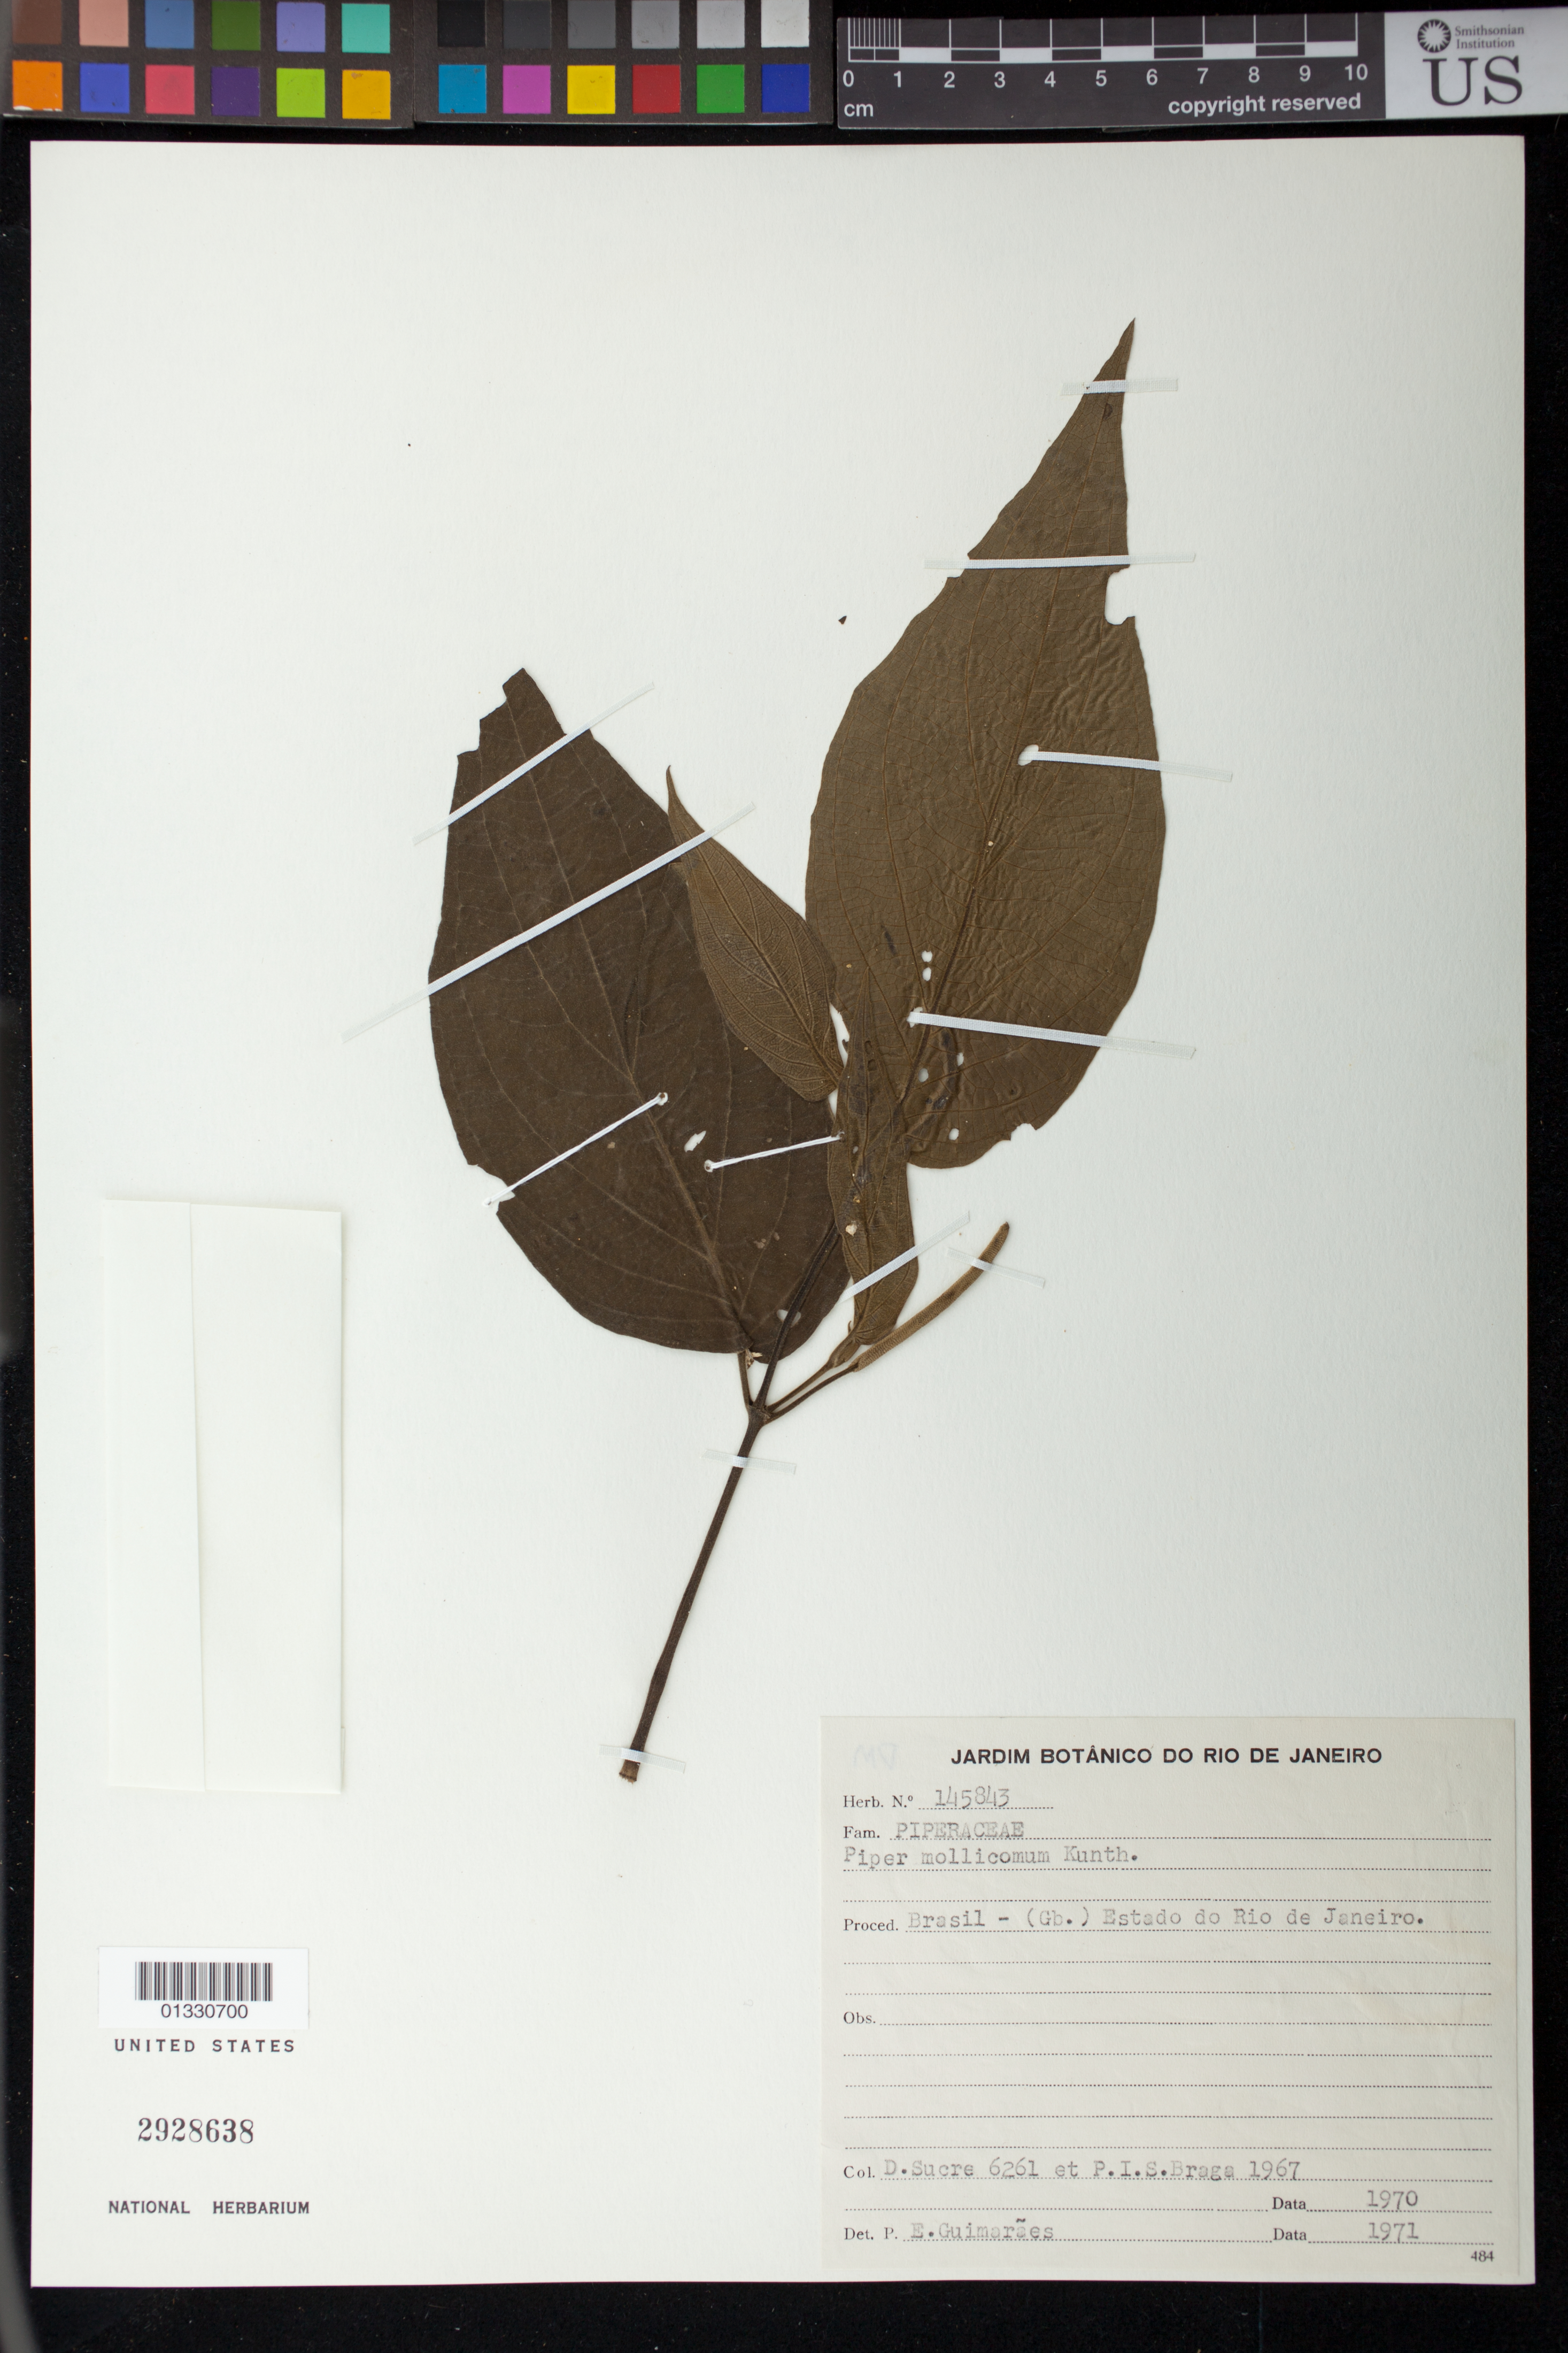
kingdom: Plantae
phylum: Tracheophyta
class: Magnoliopsida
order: Piperales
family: Piperaceae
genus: Piper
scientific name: Piper mollicomum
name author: Kunth ex Steud.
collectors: D. Sucre & P. I. S. Braga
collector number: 1967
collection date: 1905-05-23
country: Brazil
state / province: Rio de Janeiro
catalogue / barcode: US 2928638